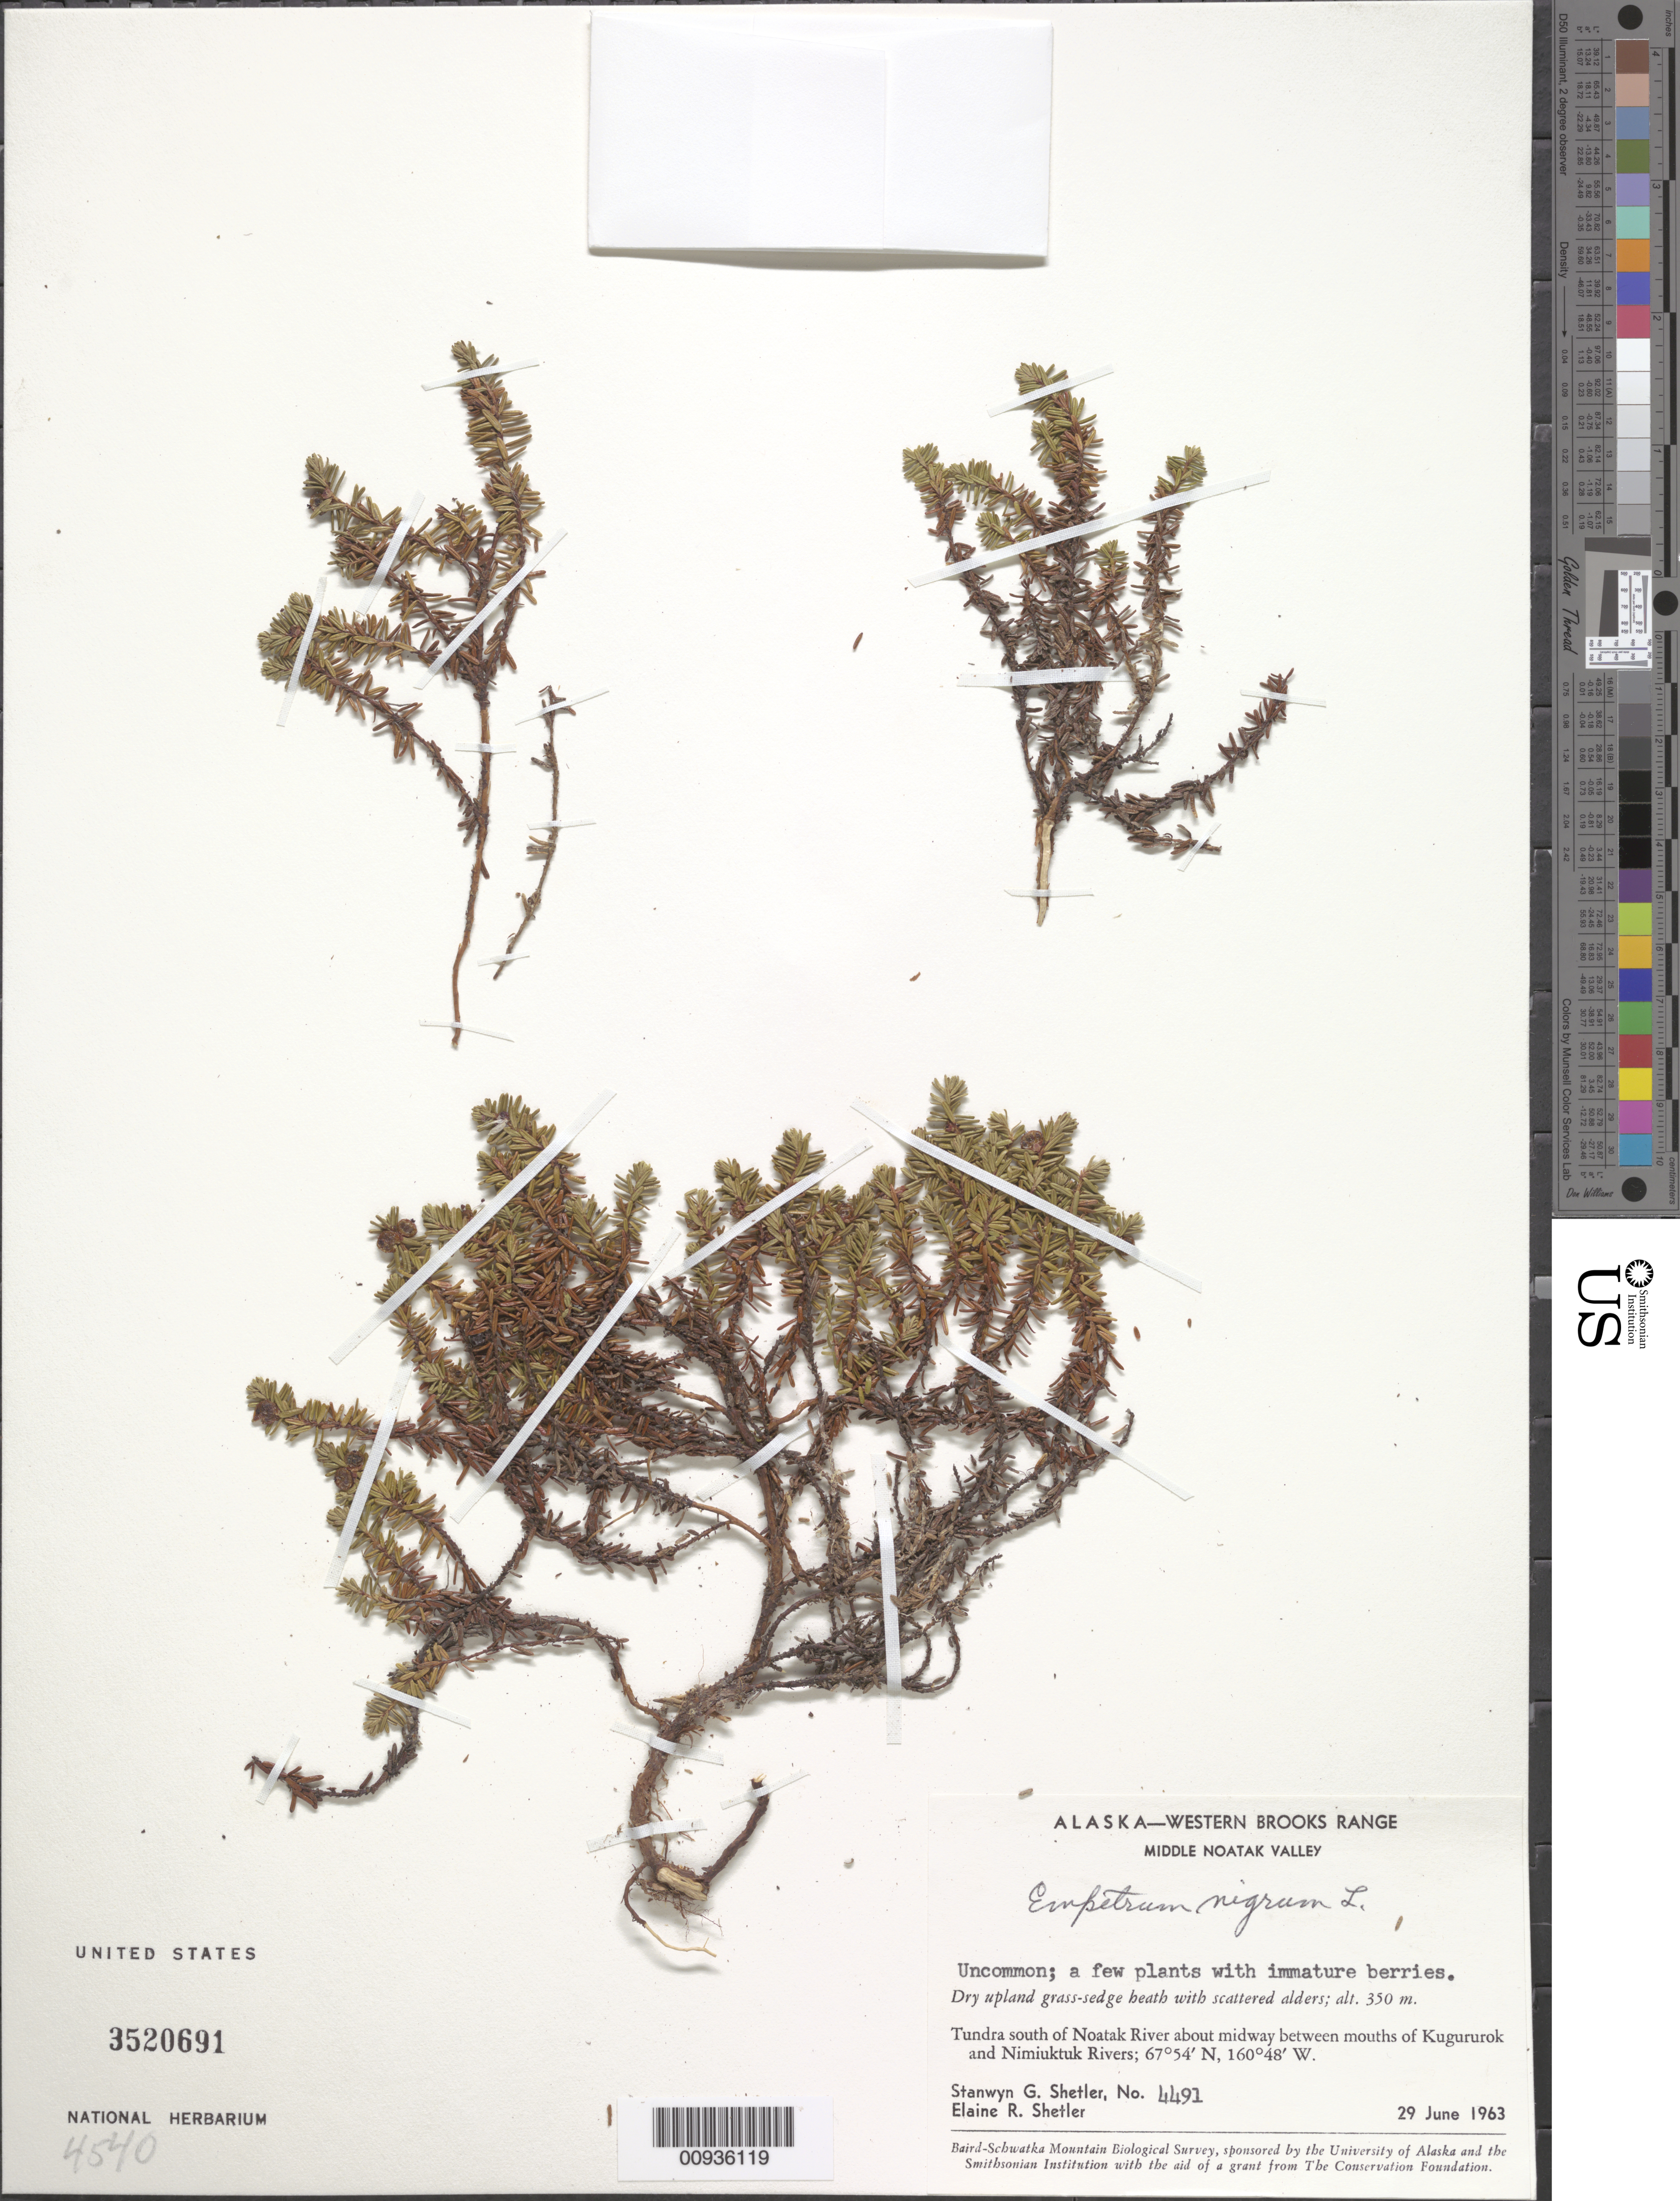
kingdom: Plantae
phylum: Tracheophyta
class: Magnoliopsida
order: Ericales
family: Ericaceae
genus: Empetrum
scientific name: Empetrum nigrum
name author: L.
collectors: S. Shetler & E. R. Shetler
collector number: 4491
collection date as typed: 29 Jun 1963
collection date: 1963-06-29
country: United States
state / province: Alaska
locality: S of Noatak River about midway between mouths of Kugururok and Nimiuktuk Rivers. Western Brooks Range, Middle Noatak Valley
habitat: Tundra. Dry upland grass-sedge heath with scattered alders.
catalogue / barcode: US 3520691